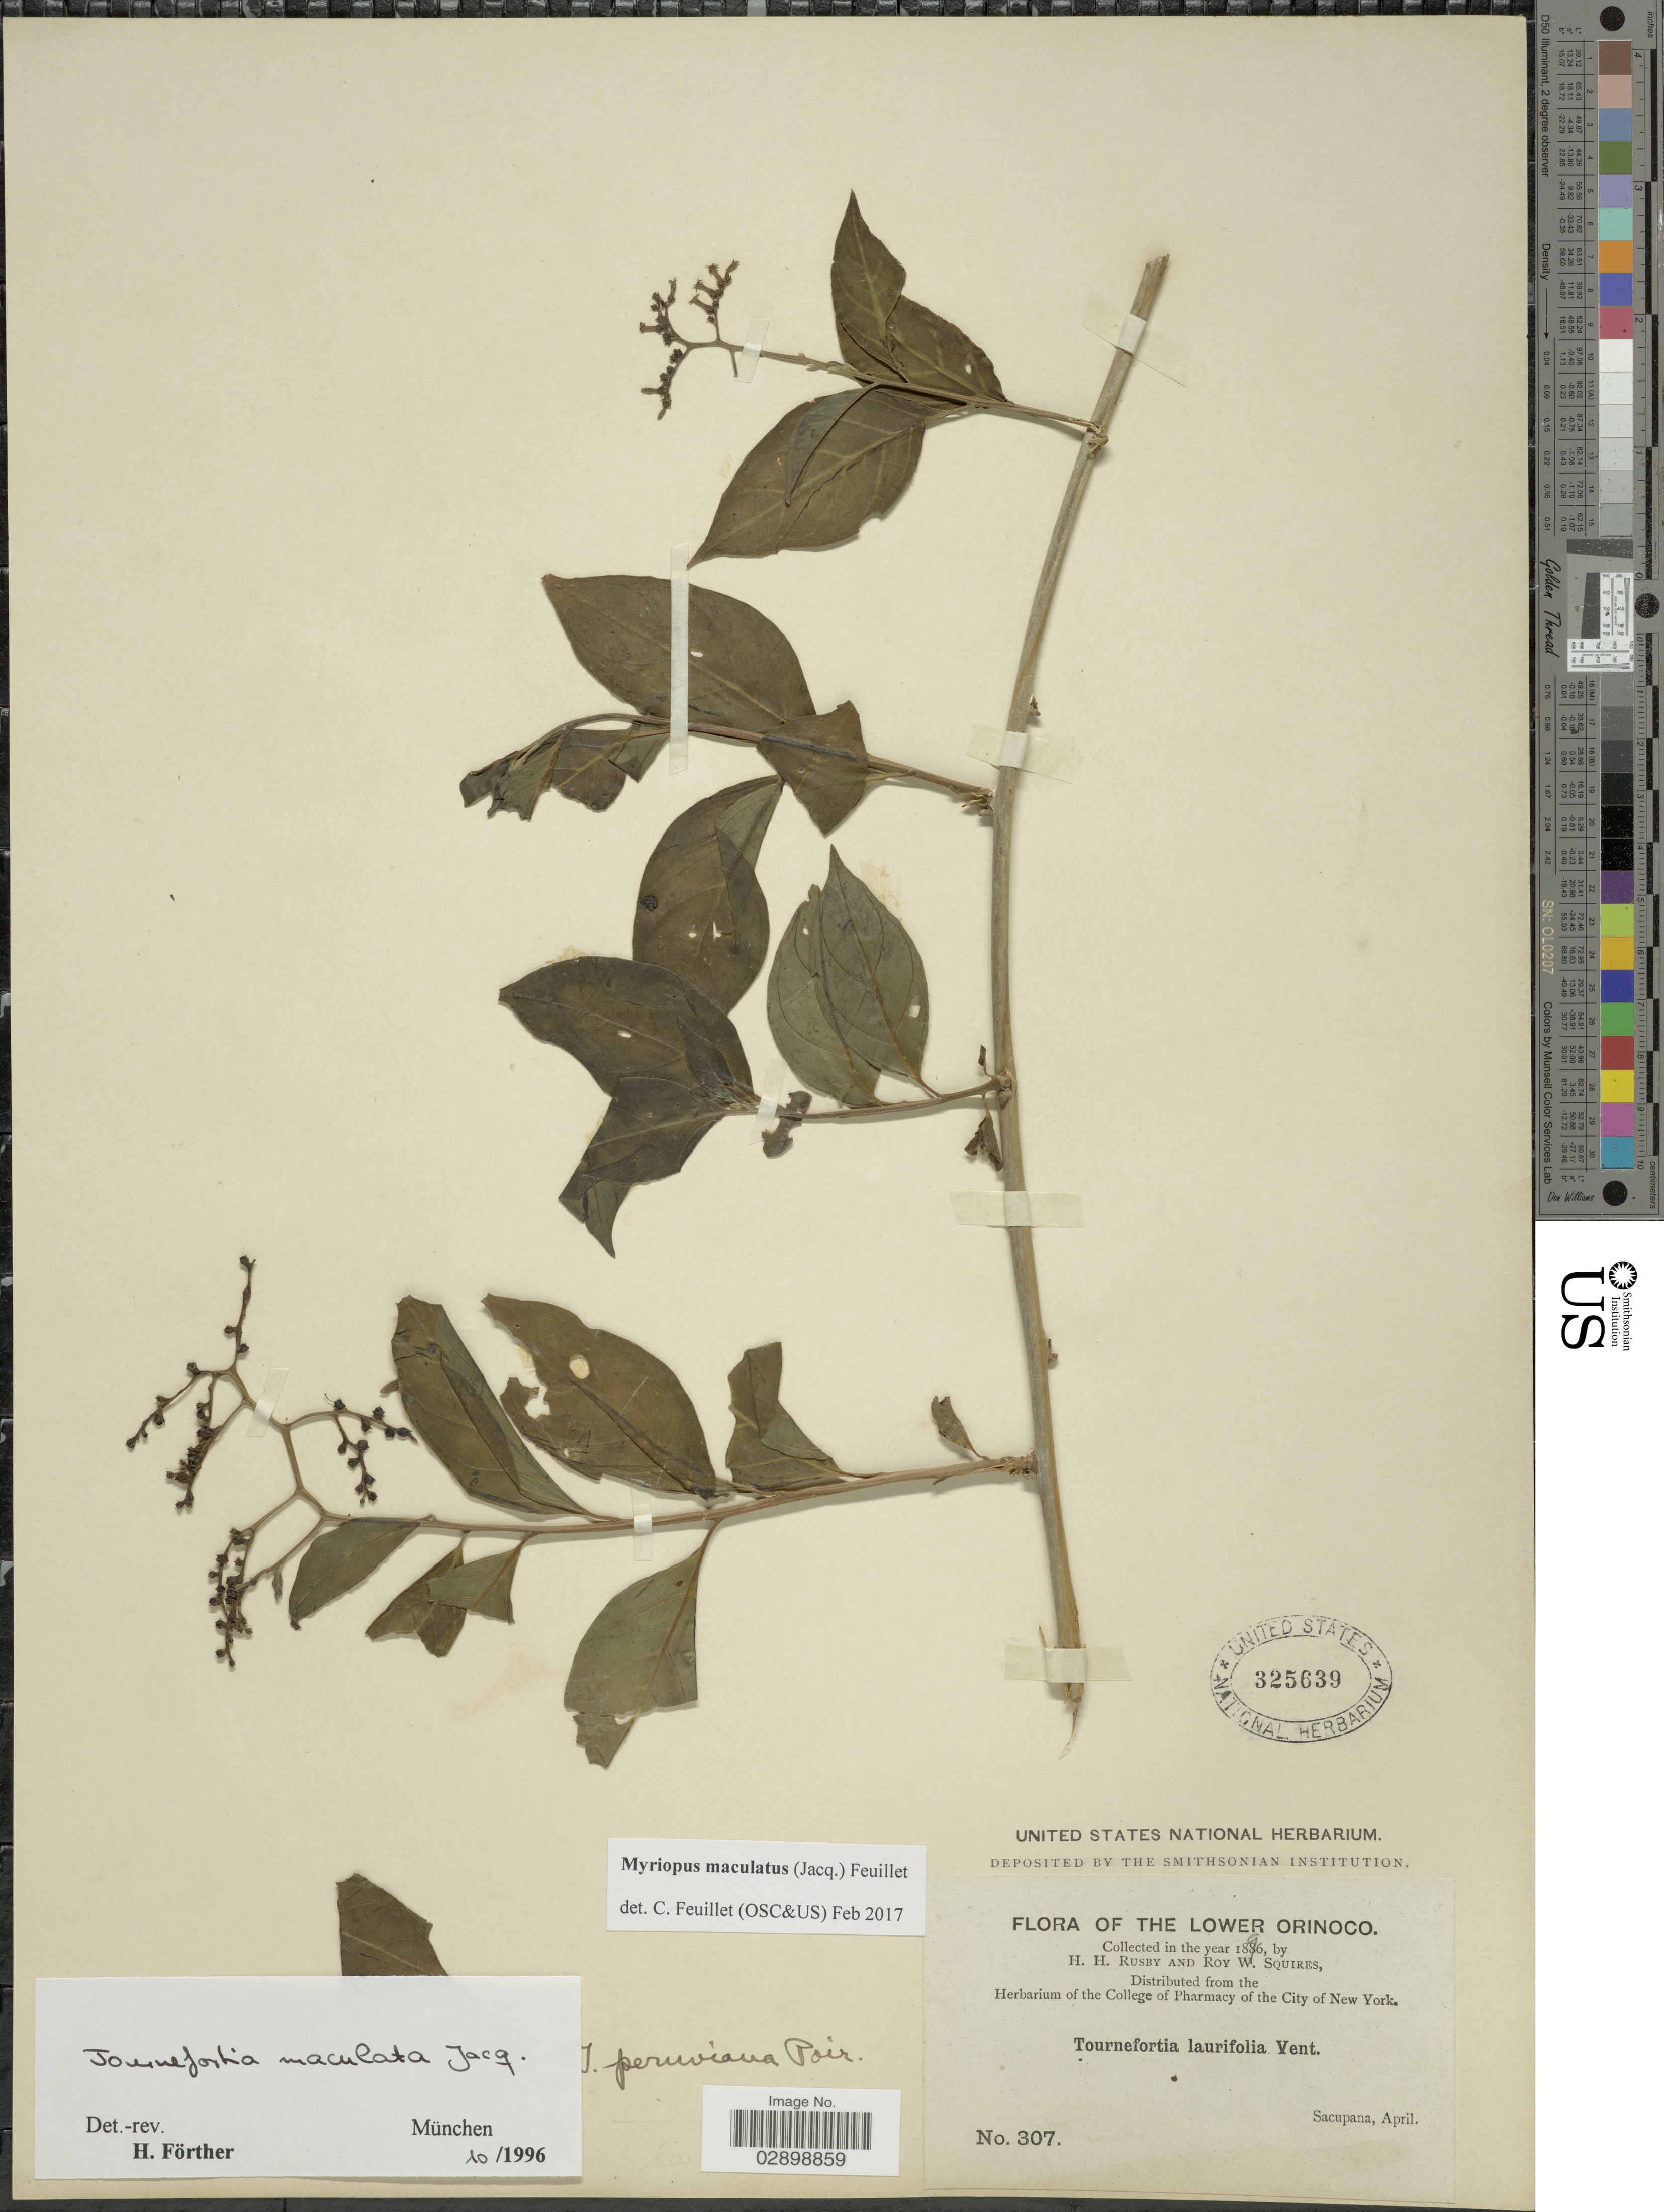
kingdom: Plantae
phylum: Tracheophyta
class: Magnoliopsida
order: Boraginales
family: Heliotropiaceae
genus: Myriopus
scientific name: Myriopus maculatus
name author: (Jacq.) Feuillet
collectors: H. H. Rusby & R. Squires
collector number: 307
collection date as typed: April 1896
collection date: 1896-04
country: Venezuela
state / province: Delta Amacuro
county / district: Antonio Díaz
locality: Lower Orinoco, Sacupana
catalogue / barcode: US 325639